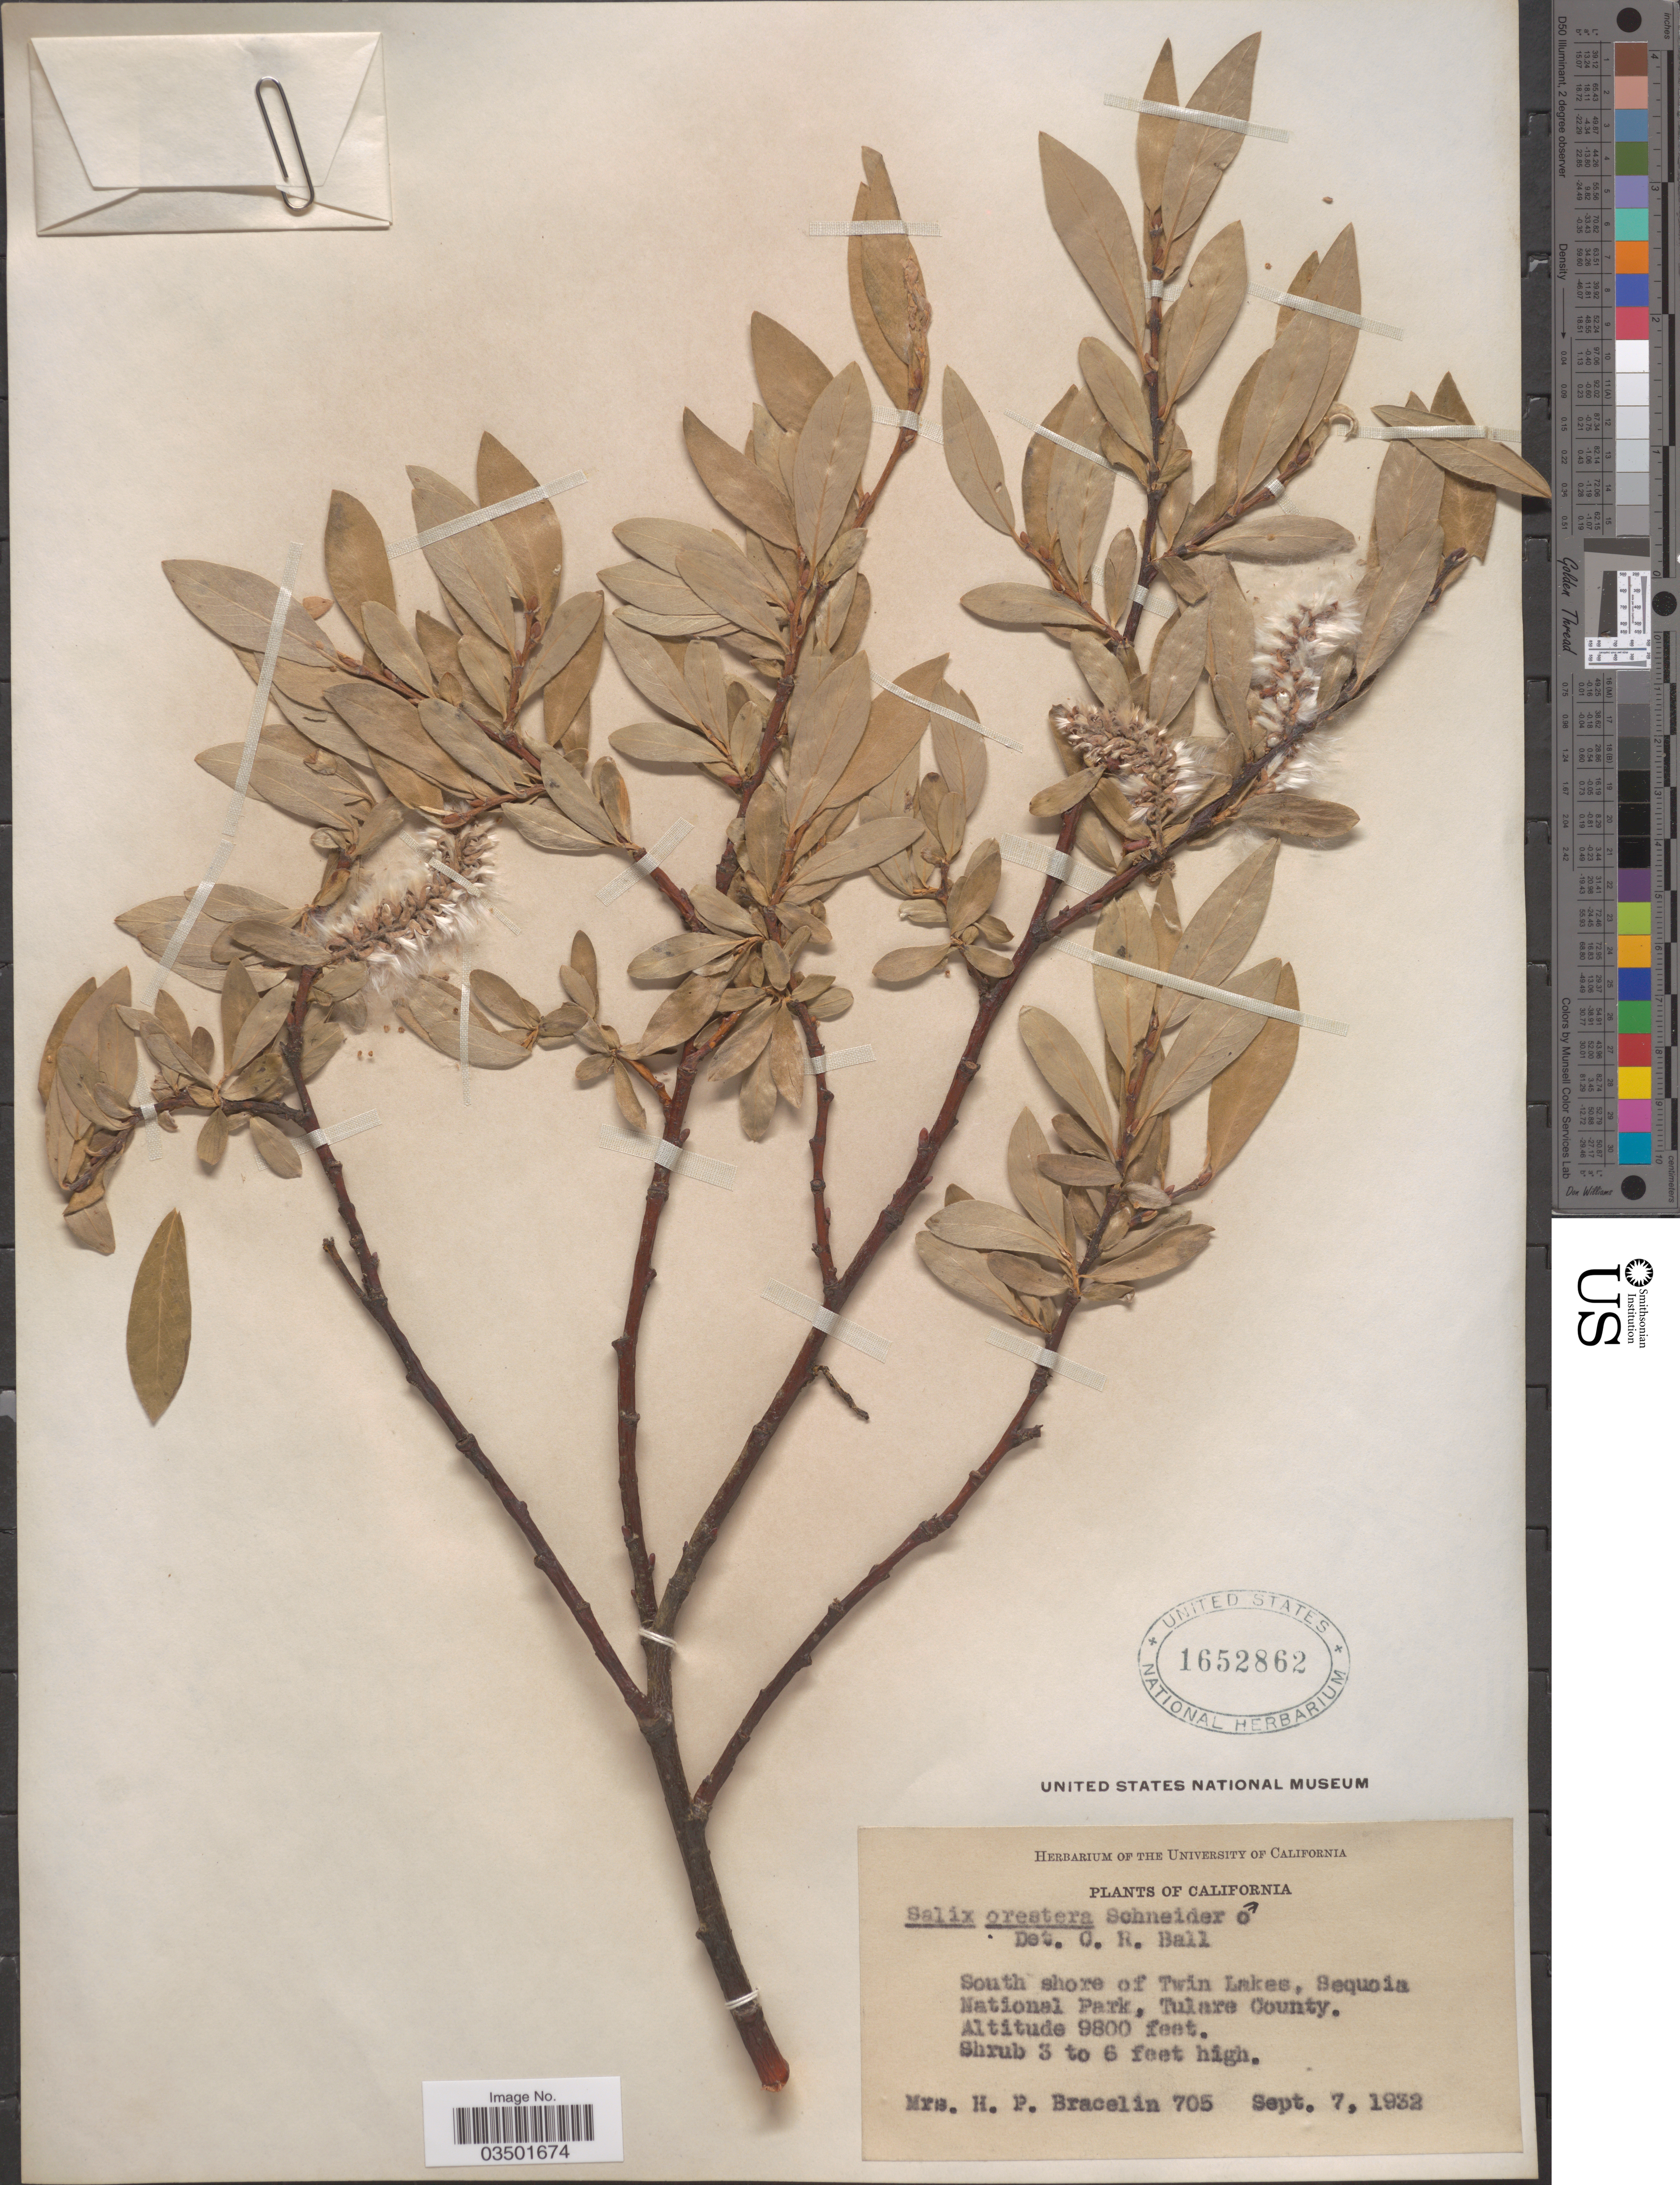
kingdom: Plantae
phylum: Tracheophyta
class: Magnoliopsida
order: Malpighiales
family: Salicaceae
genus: Salix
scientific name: Salix orestera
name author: C.K. Schneid.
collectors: H. Bracelin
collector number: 705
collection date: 1932-09-07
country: United States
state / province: California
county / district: Tulare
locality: South shore of Twin Lakes, Sequoia National Park, Tulare County.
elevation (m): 2987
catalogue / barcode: US 1652862